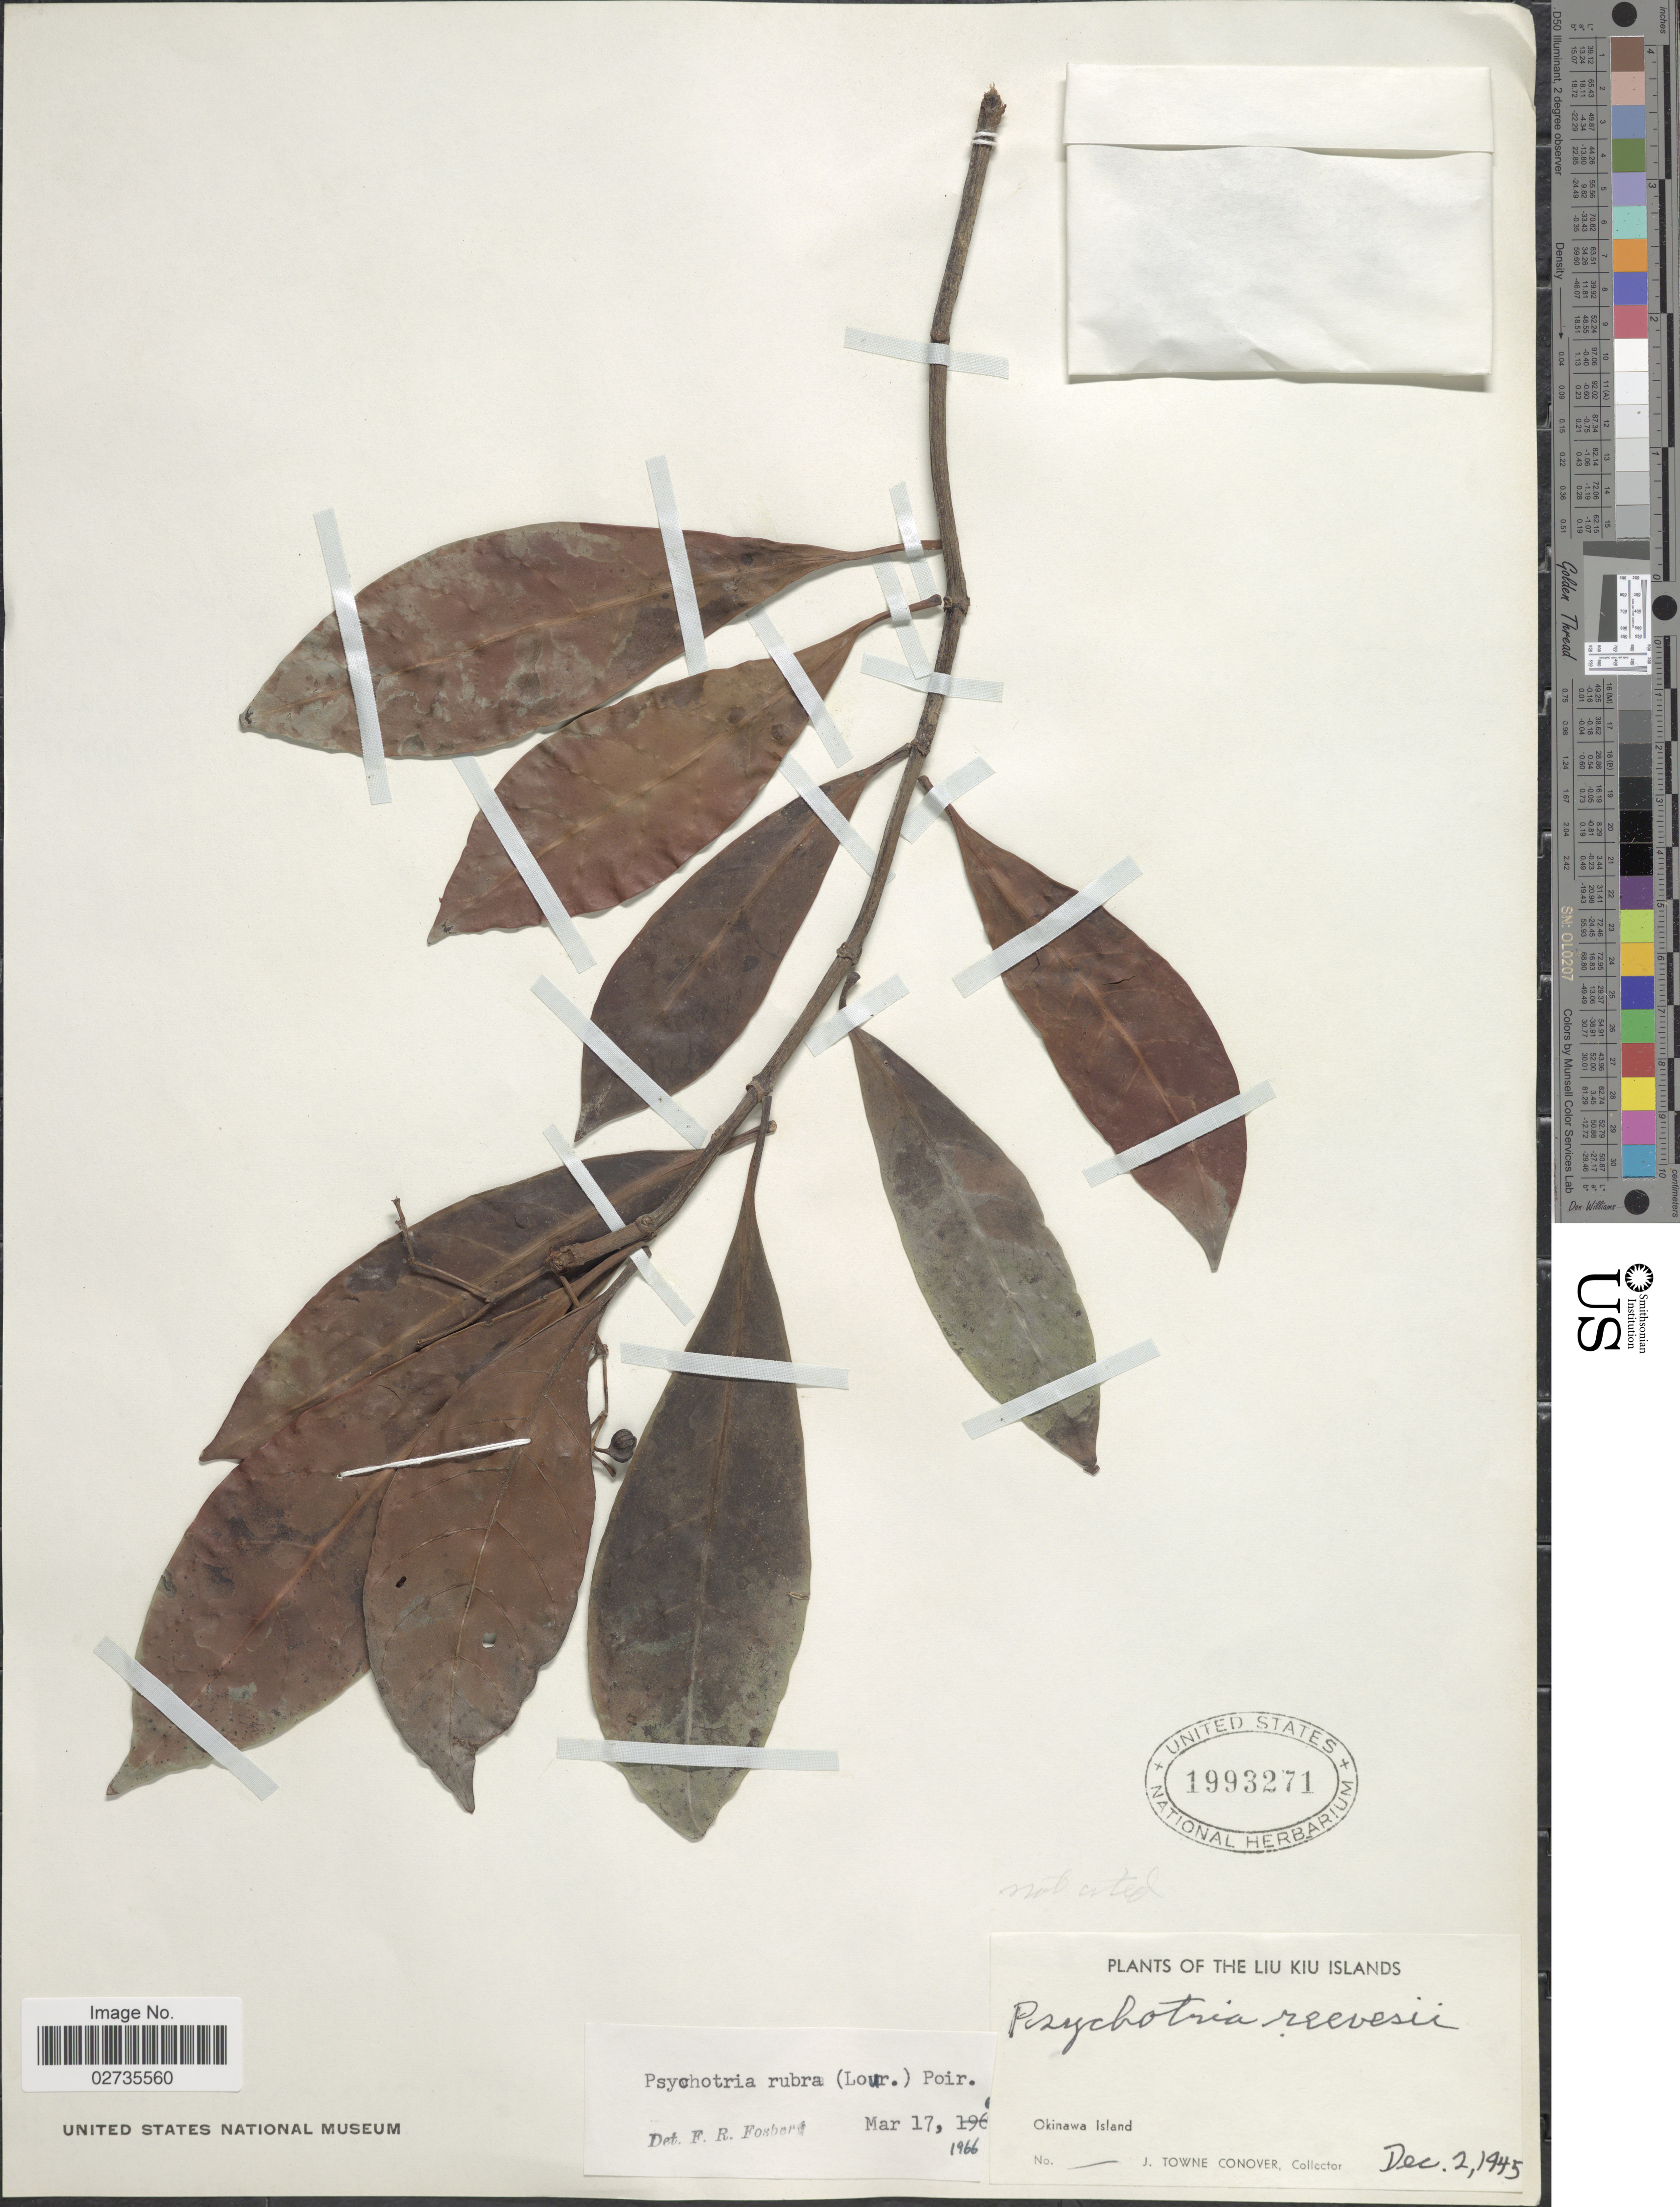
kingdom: Plantae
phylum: Tracheophyta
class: Magnoliopsida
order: Gentianales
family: Rubiaceae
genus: Psychotria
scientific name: Psychotria rubra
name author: (Lour.) Poir.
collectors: J. T. Conover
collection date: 1945-12-02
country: Japan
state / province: Okinawa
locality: Liu Kiu Islands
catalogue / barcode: US 1993271